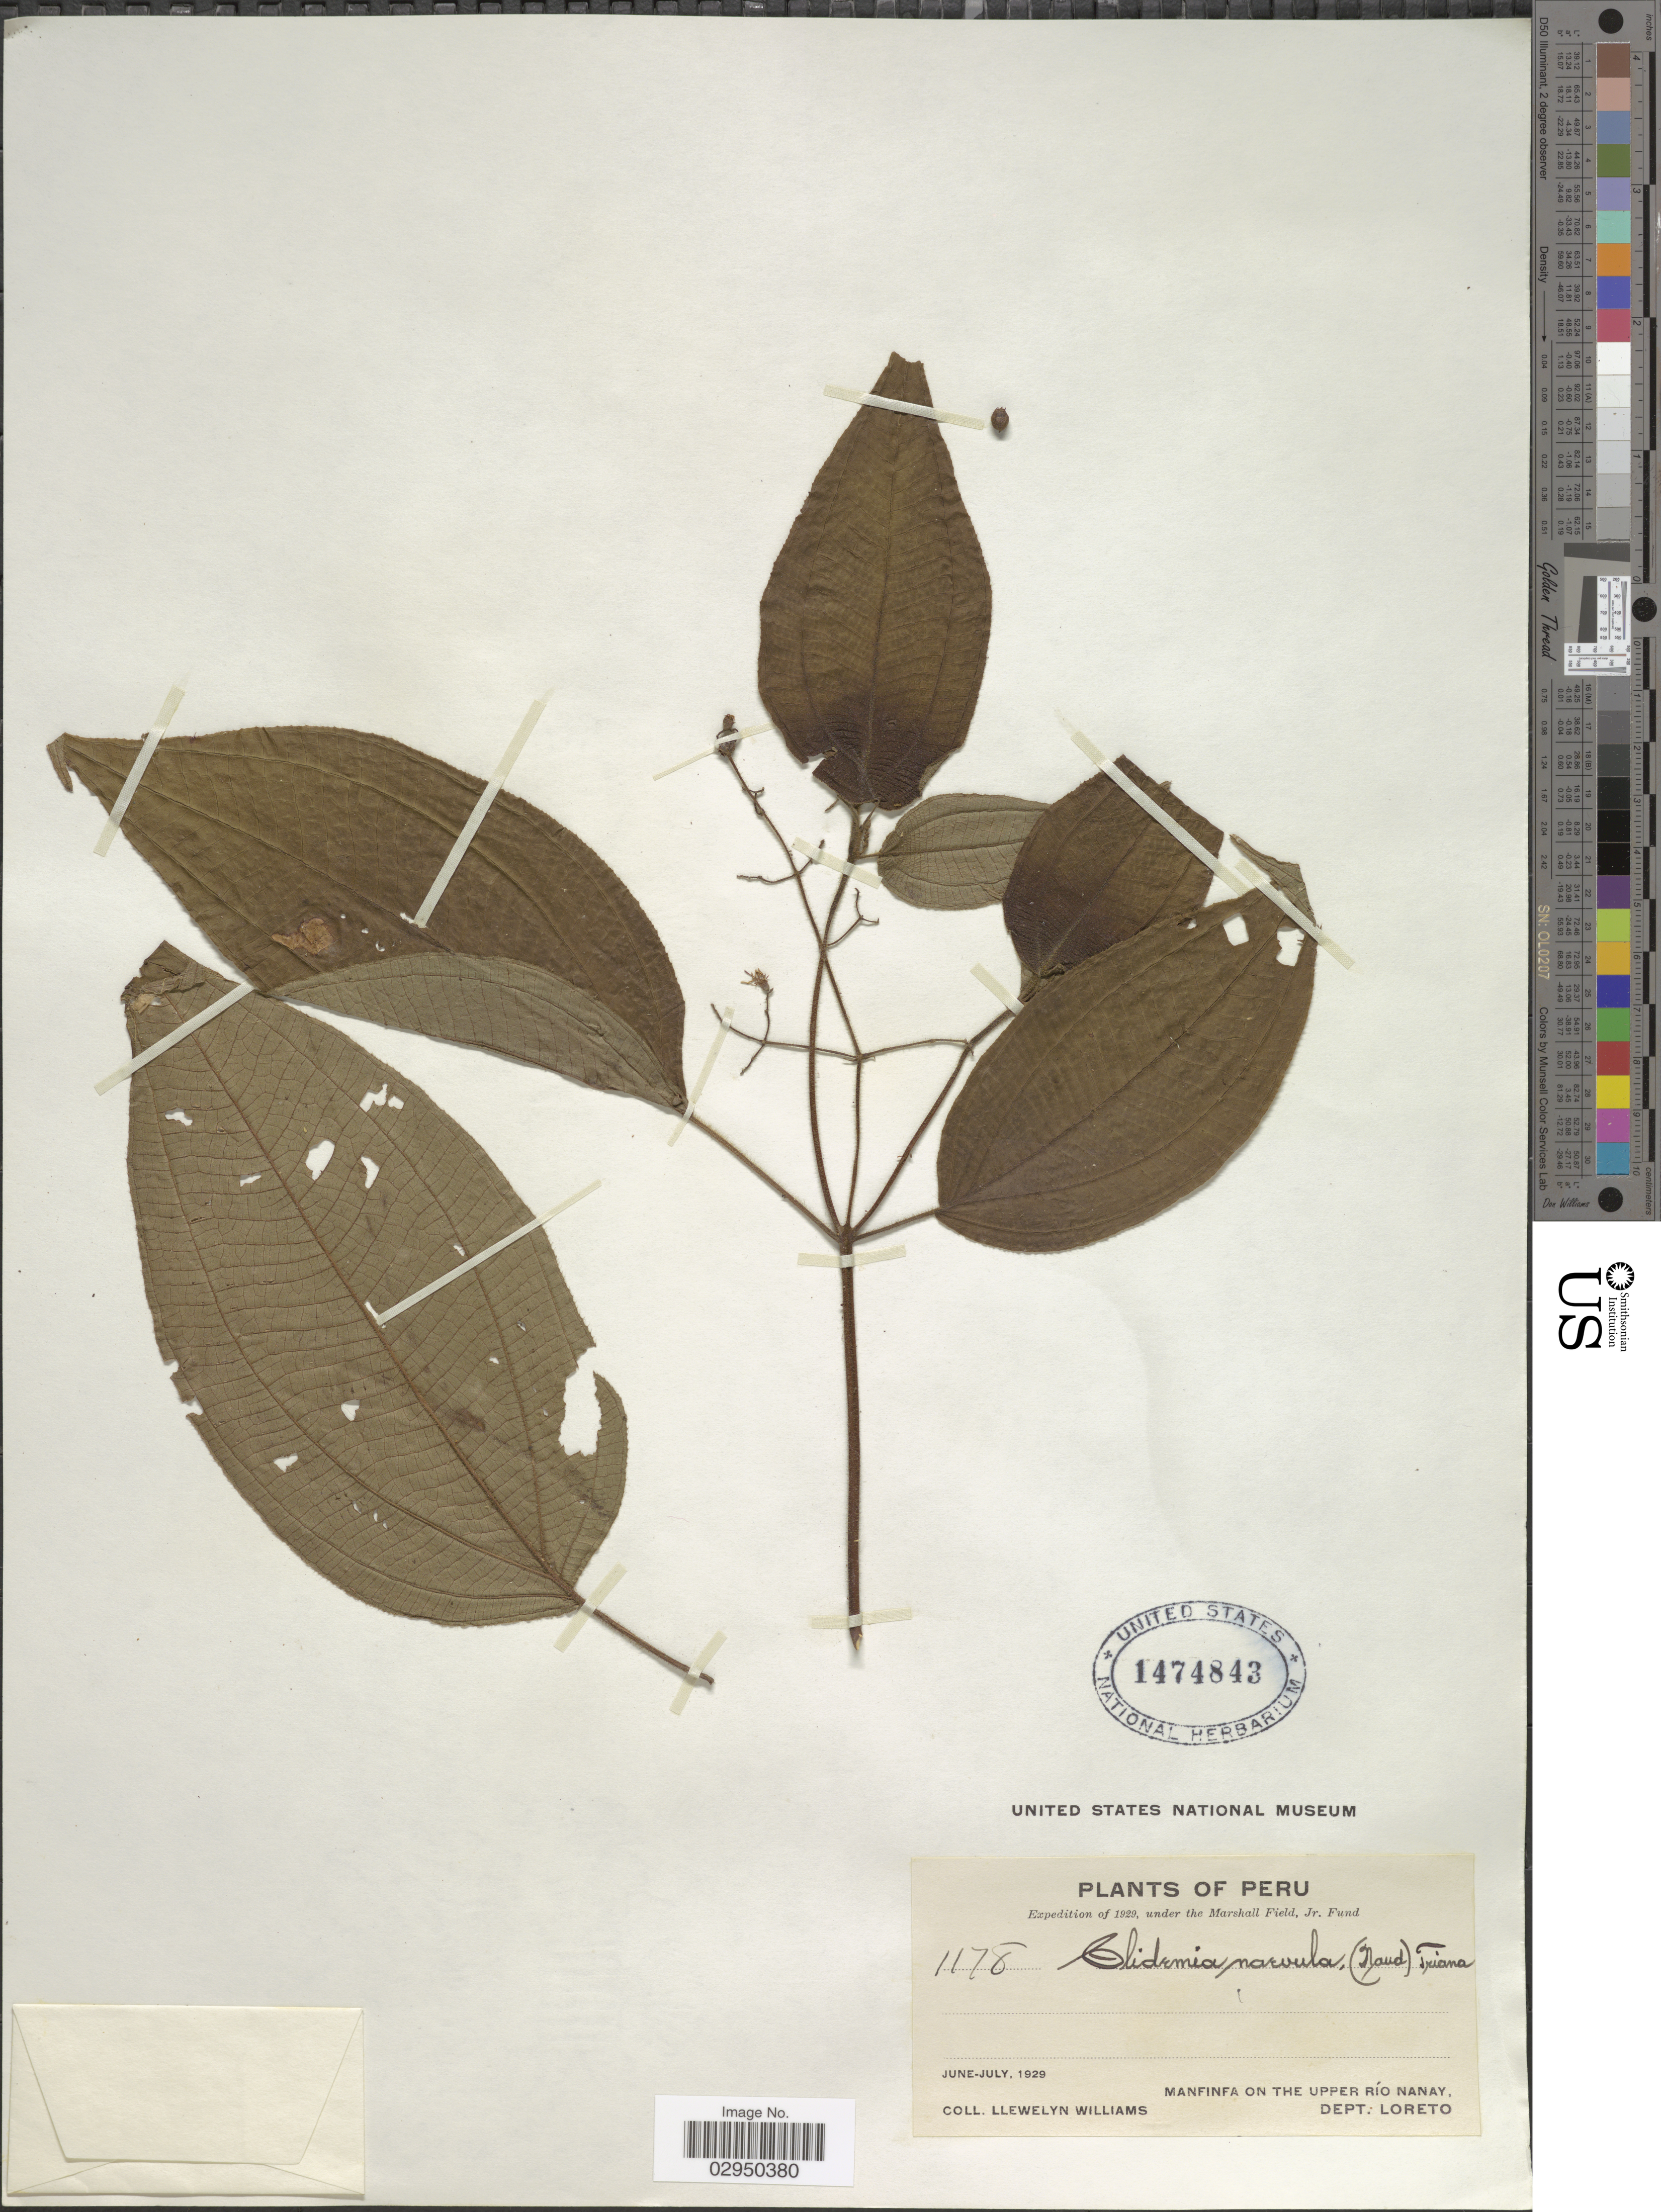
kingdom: Plantae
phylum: Tracheophyta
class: Magnoliopsida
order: Myrtales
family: Melastomataceae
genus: Clidemia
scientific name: Clidemia japurensis var. heterobasis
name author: (DC.) Wurdack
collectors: Ll. Williams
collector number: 1178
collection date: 1929-06/1929-07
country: Peru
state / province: Loreto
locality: Manfinfa on the Upper Río Nanay, Dept. Loreto.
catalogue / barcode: US 1474843